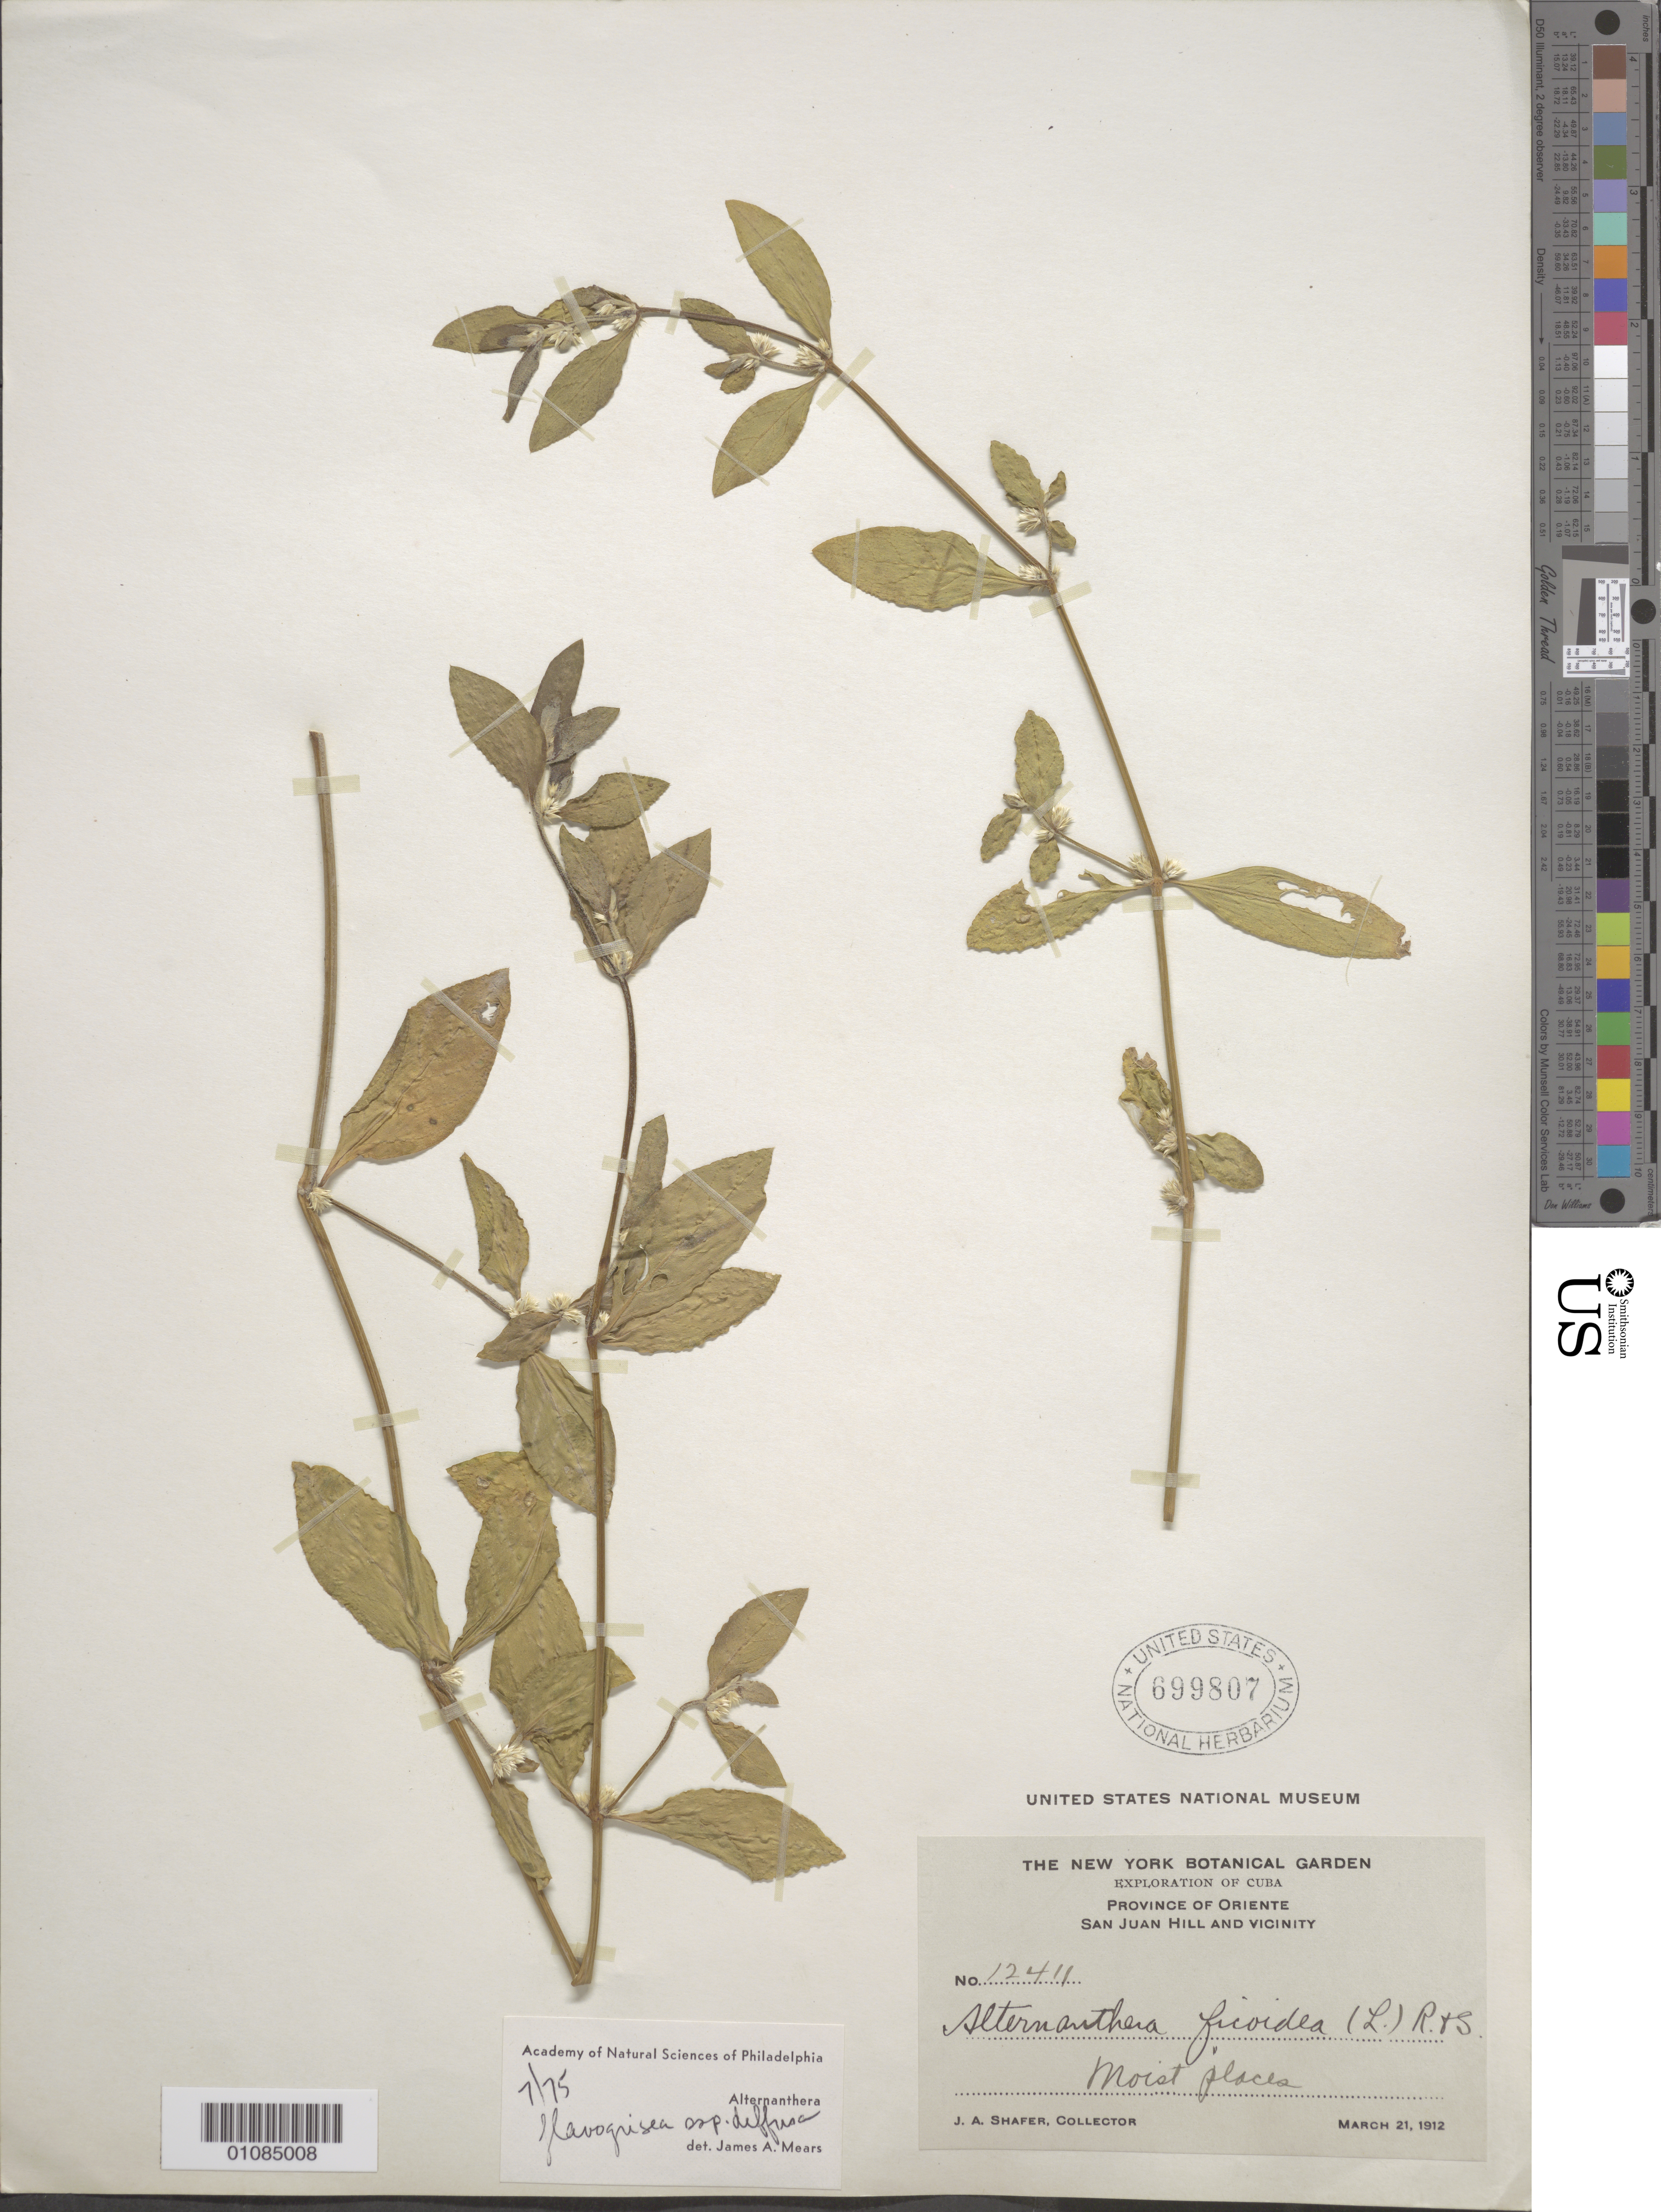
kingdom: Plantae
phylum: Tracheophyta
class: Magnoliopsida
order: Caryophyllales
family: Amaranthaceae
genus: Alternanthera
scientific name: Alternanthera flavogrisea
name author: Urb.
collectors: J. A. Shafer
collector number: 12411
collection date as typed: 21 Mar 1912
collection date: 1912-03-21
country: Cuba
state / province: Santiago de Cuba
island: Cuba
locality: Oriente, San Juan Hill and vicinity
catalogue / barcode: US 699807